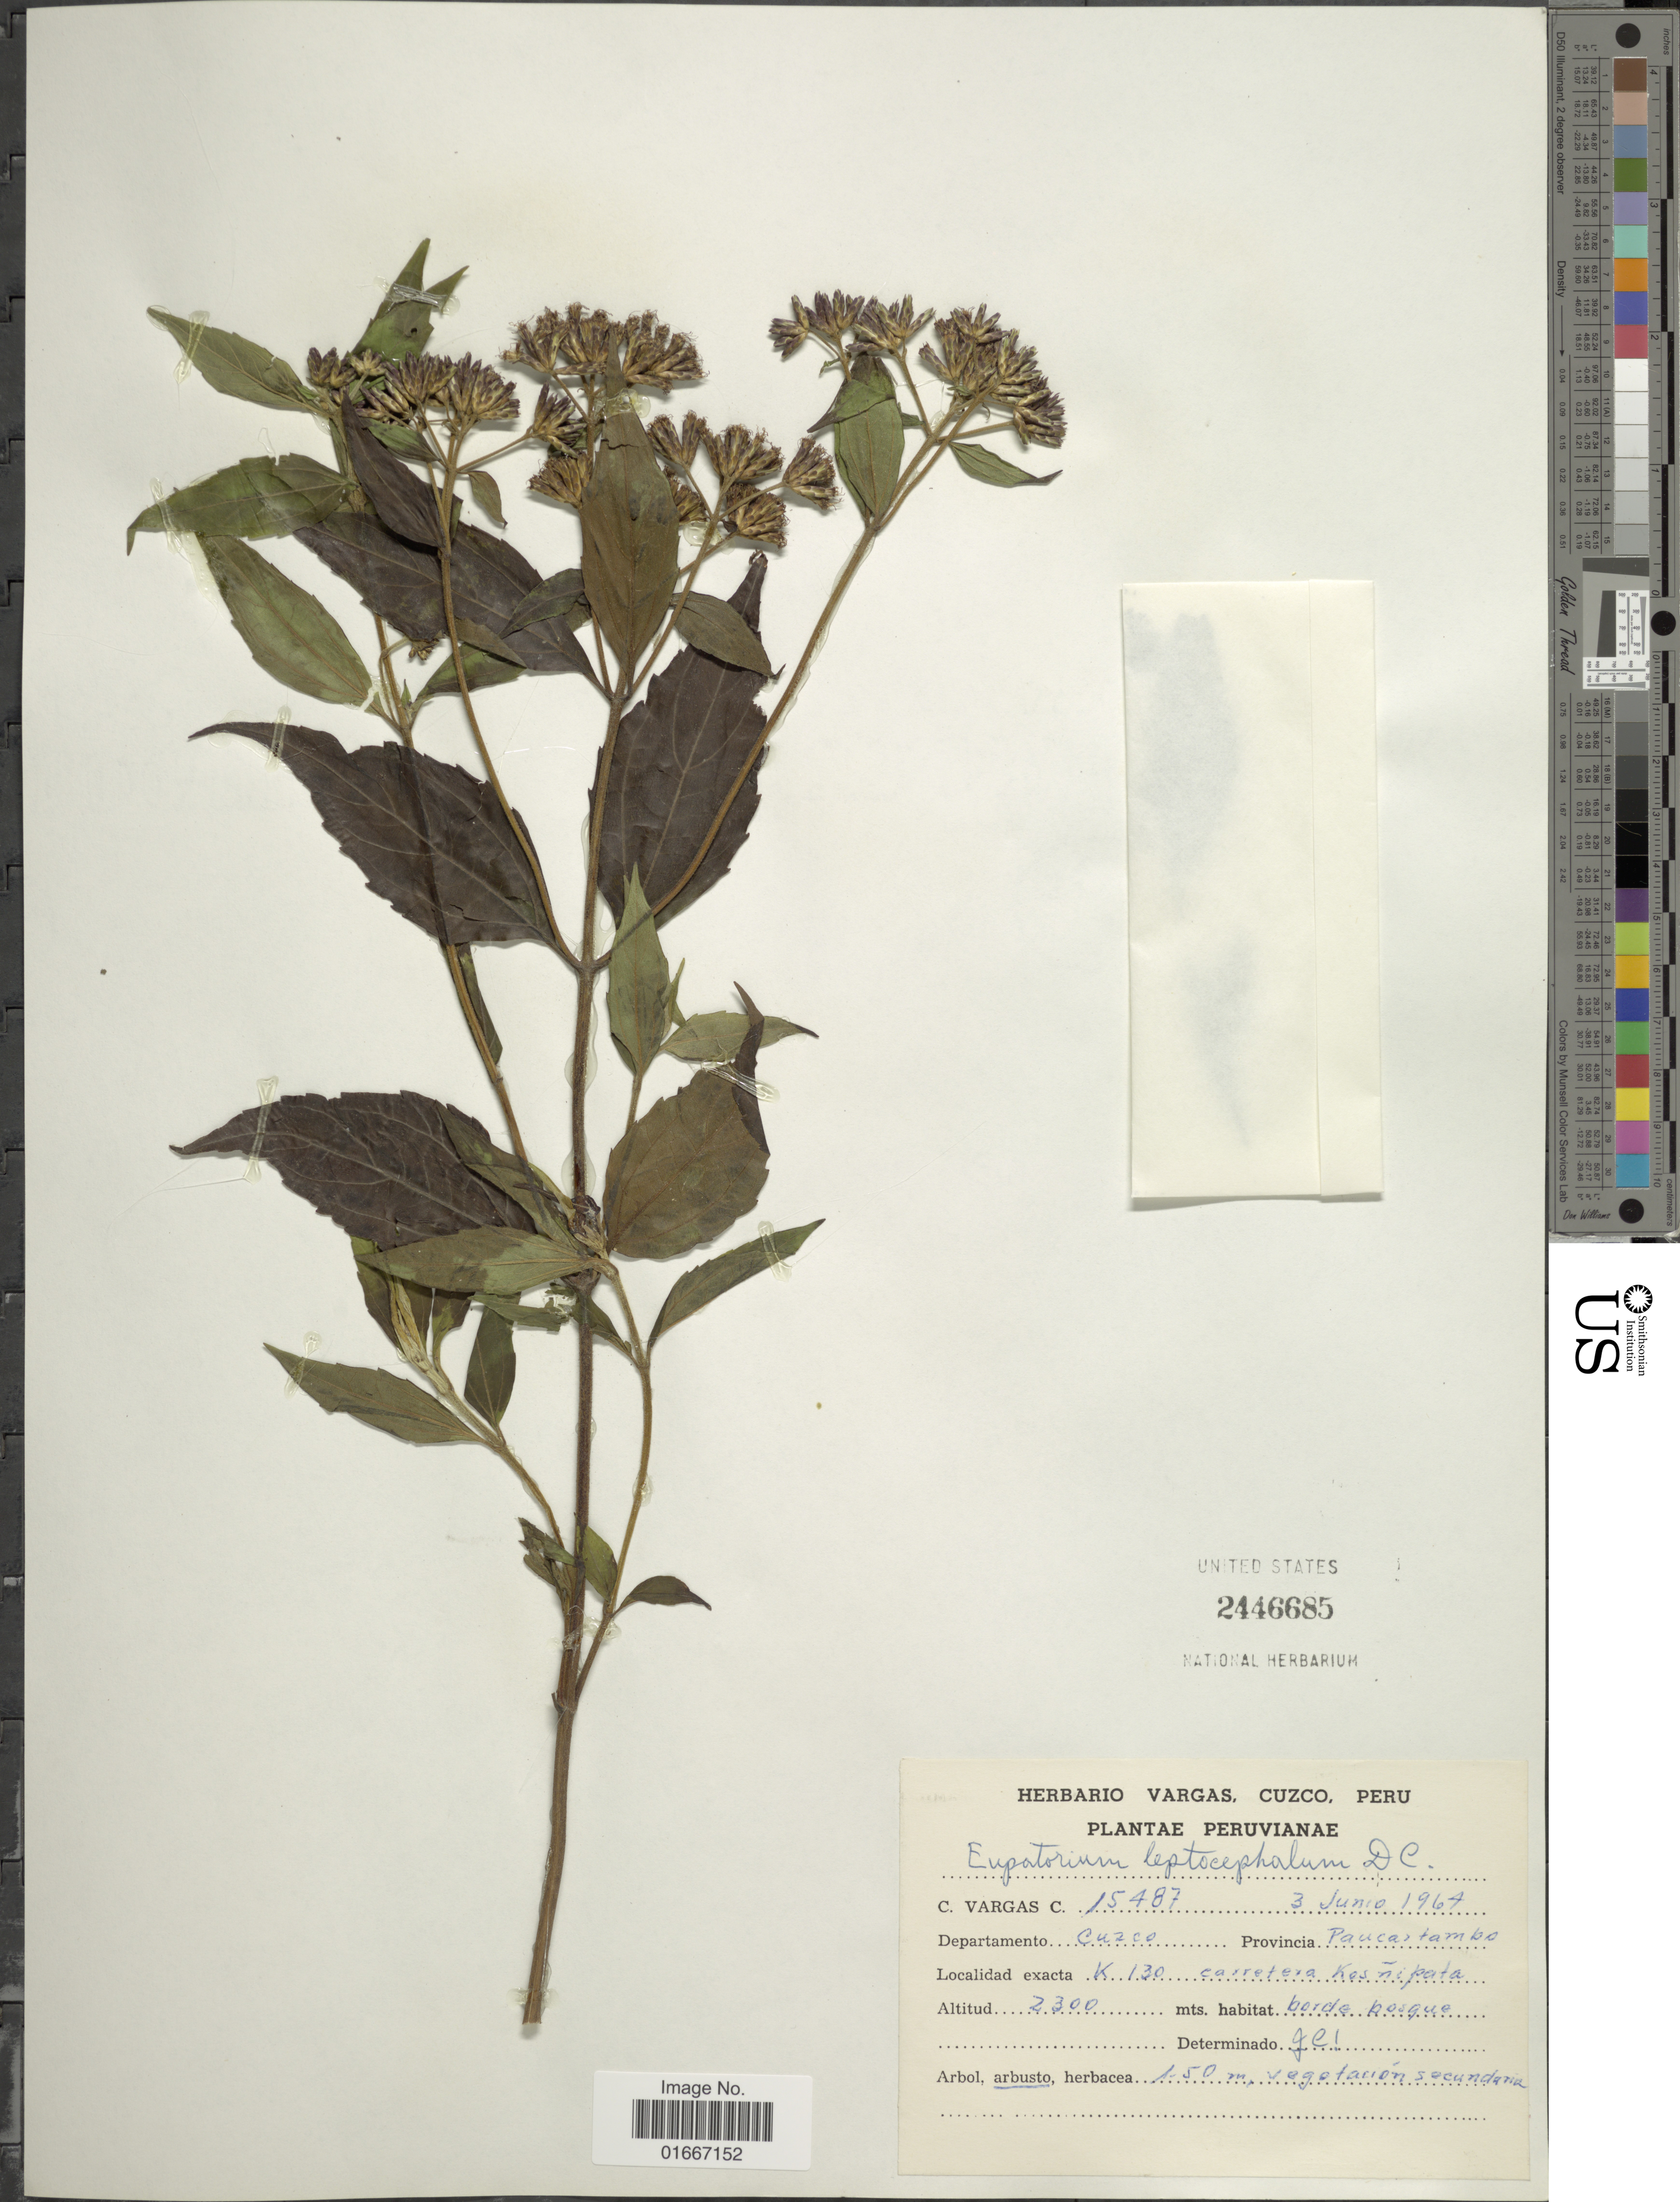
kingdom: Plantae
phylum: Tracheophyta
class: Magnoliopsida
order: Asterales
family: Asteraceae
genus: Chromolaena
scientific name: Chromolaena leptocephala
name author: (DC.) R.M. King & H. Rob.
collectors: C. Vargas Calderón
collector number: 15487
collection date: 1964-06-03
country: Peru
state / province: Cusco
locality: Provincia Paucartambo. K 130 carretera Kosnipata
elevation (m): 2300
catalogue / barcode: US 2446685